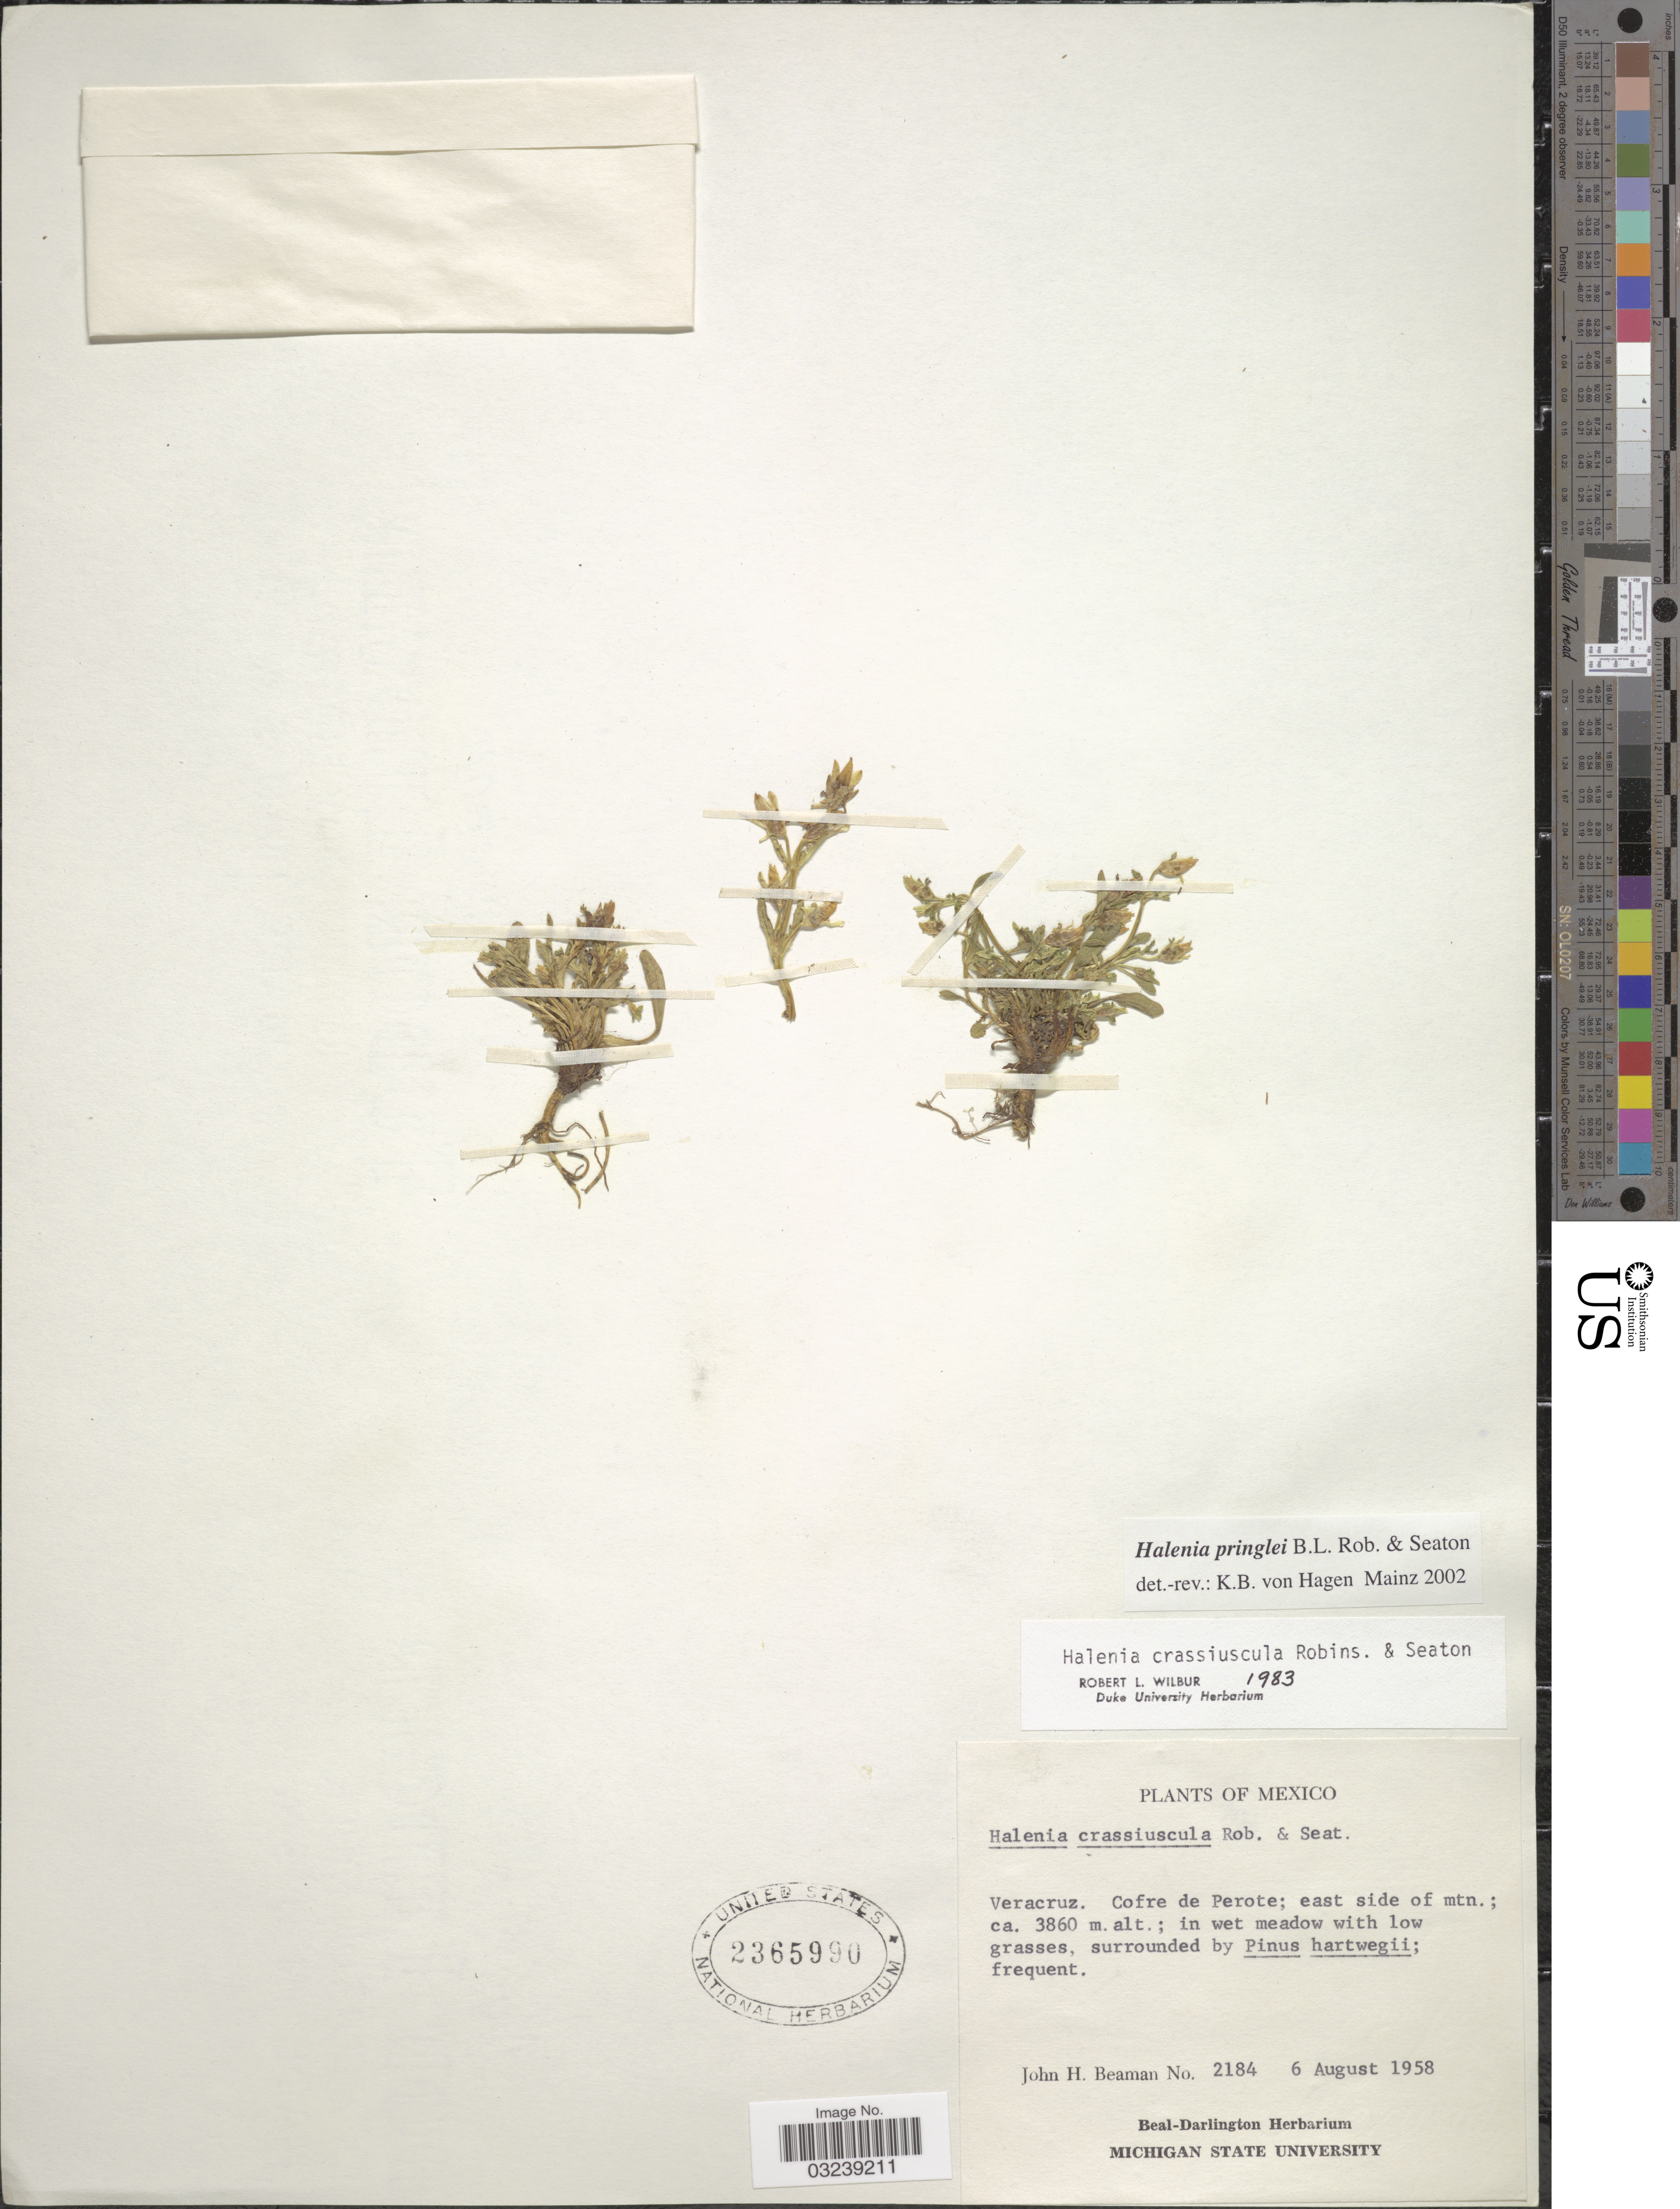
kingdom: Plantae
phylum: Tracheophyta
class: Magnoliopsida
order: Gentianales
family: Gentianaceae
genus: Halenia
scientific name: Halenia pringlei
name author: B.L. Rob. & Seaton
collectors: J. H. Beaman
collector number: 2184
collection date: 1958-08-06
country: Mexico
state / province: Veracruz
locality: Veracruz. Cofre de Perote; east side of mtn.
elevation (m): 3860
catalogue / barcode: US 2365990